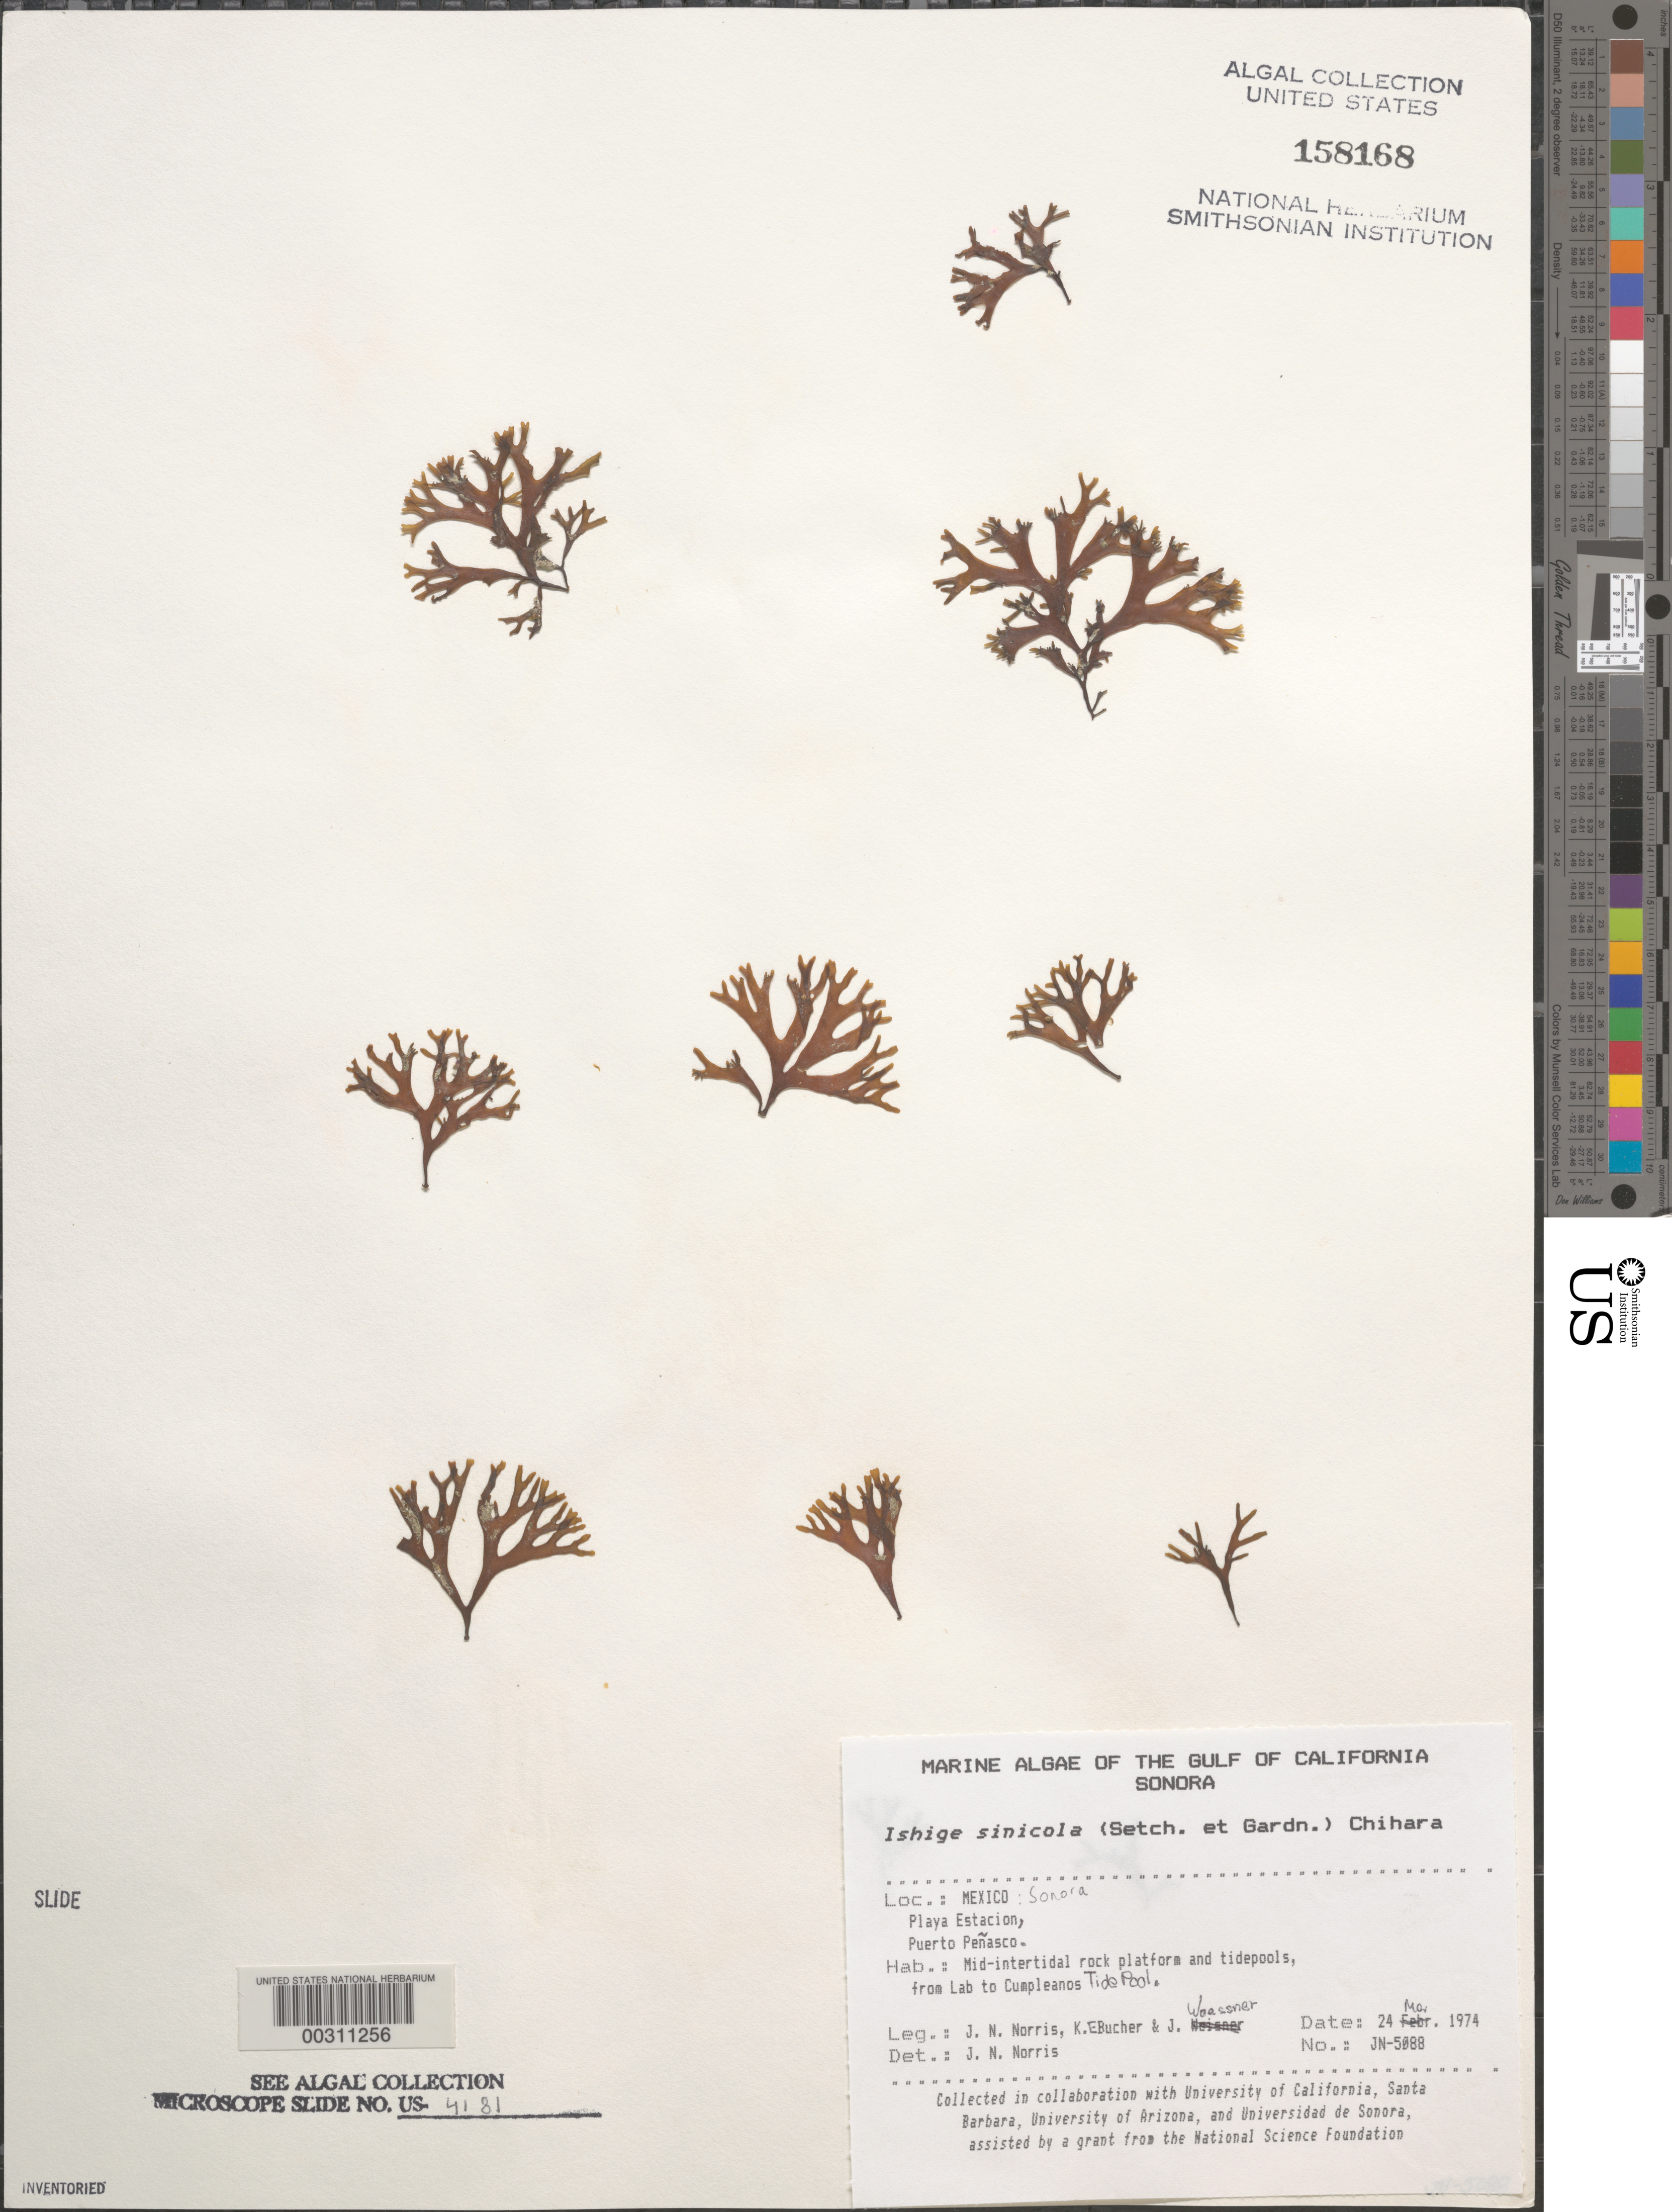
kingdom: Chromista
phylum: Ochrophyta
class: Phaeophyceae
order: Ishigeales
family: Ishigeaceae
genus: Ishige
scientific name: Ishige sinicola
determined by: Norris, James N.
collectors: J. N. Norris, K. E. Bucher & J. Woessner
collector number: JN-5088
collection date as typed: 24 Mar 1974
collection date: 1974-03-24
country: Mexico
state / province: Sonora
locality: Playa Estacion, Puerto Penasco, from Laboratorio de Biologia Marina to Cumpleanos Tide Pool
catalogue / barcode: US 158168